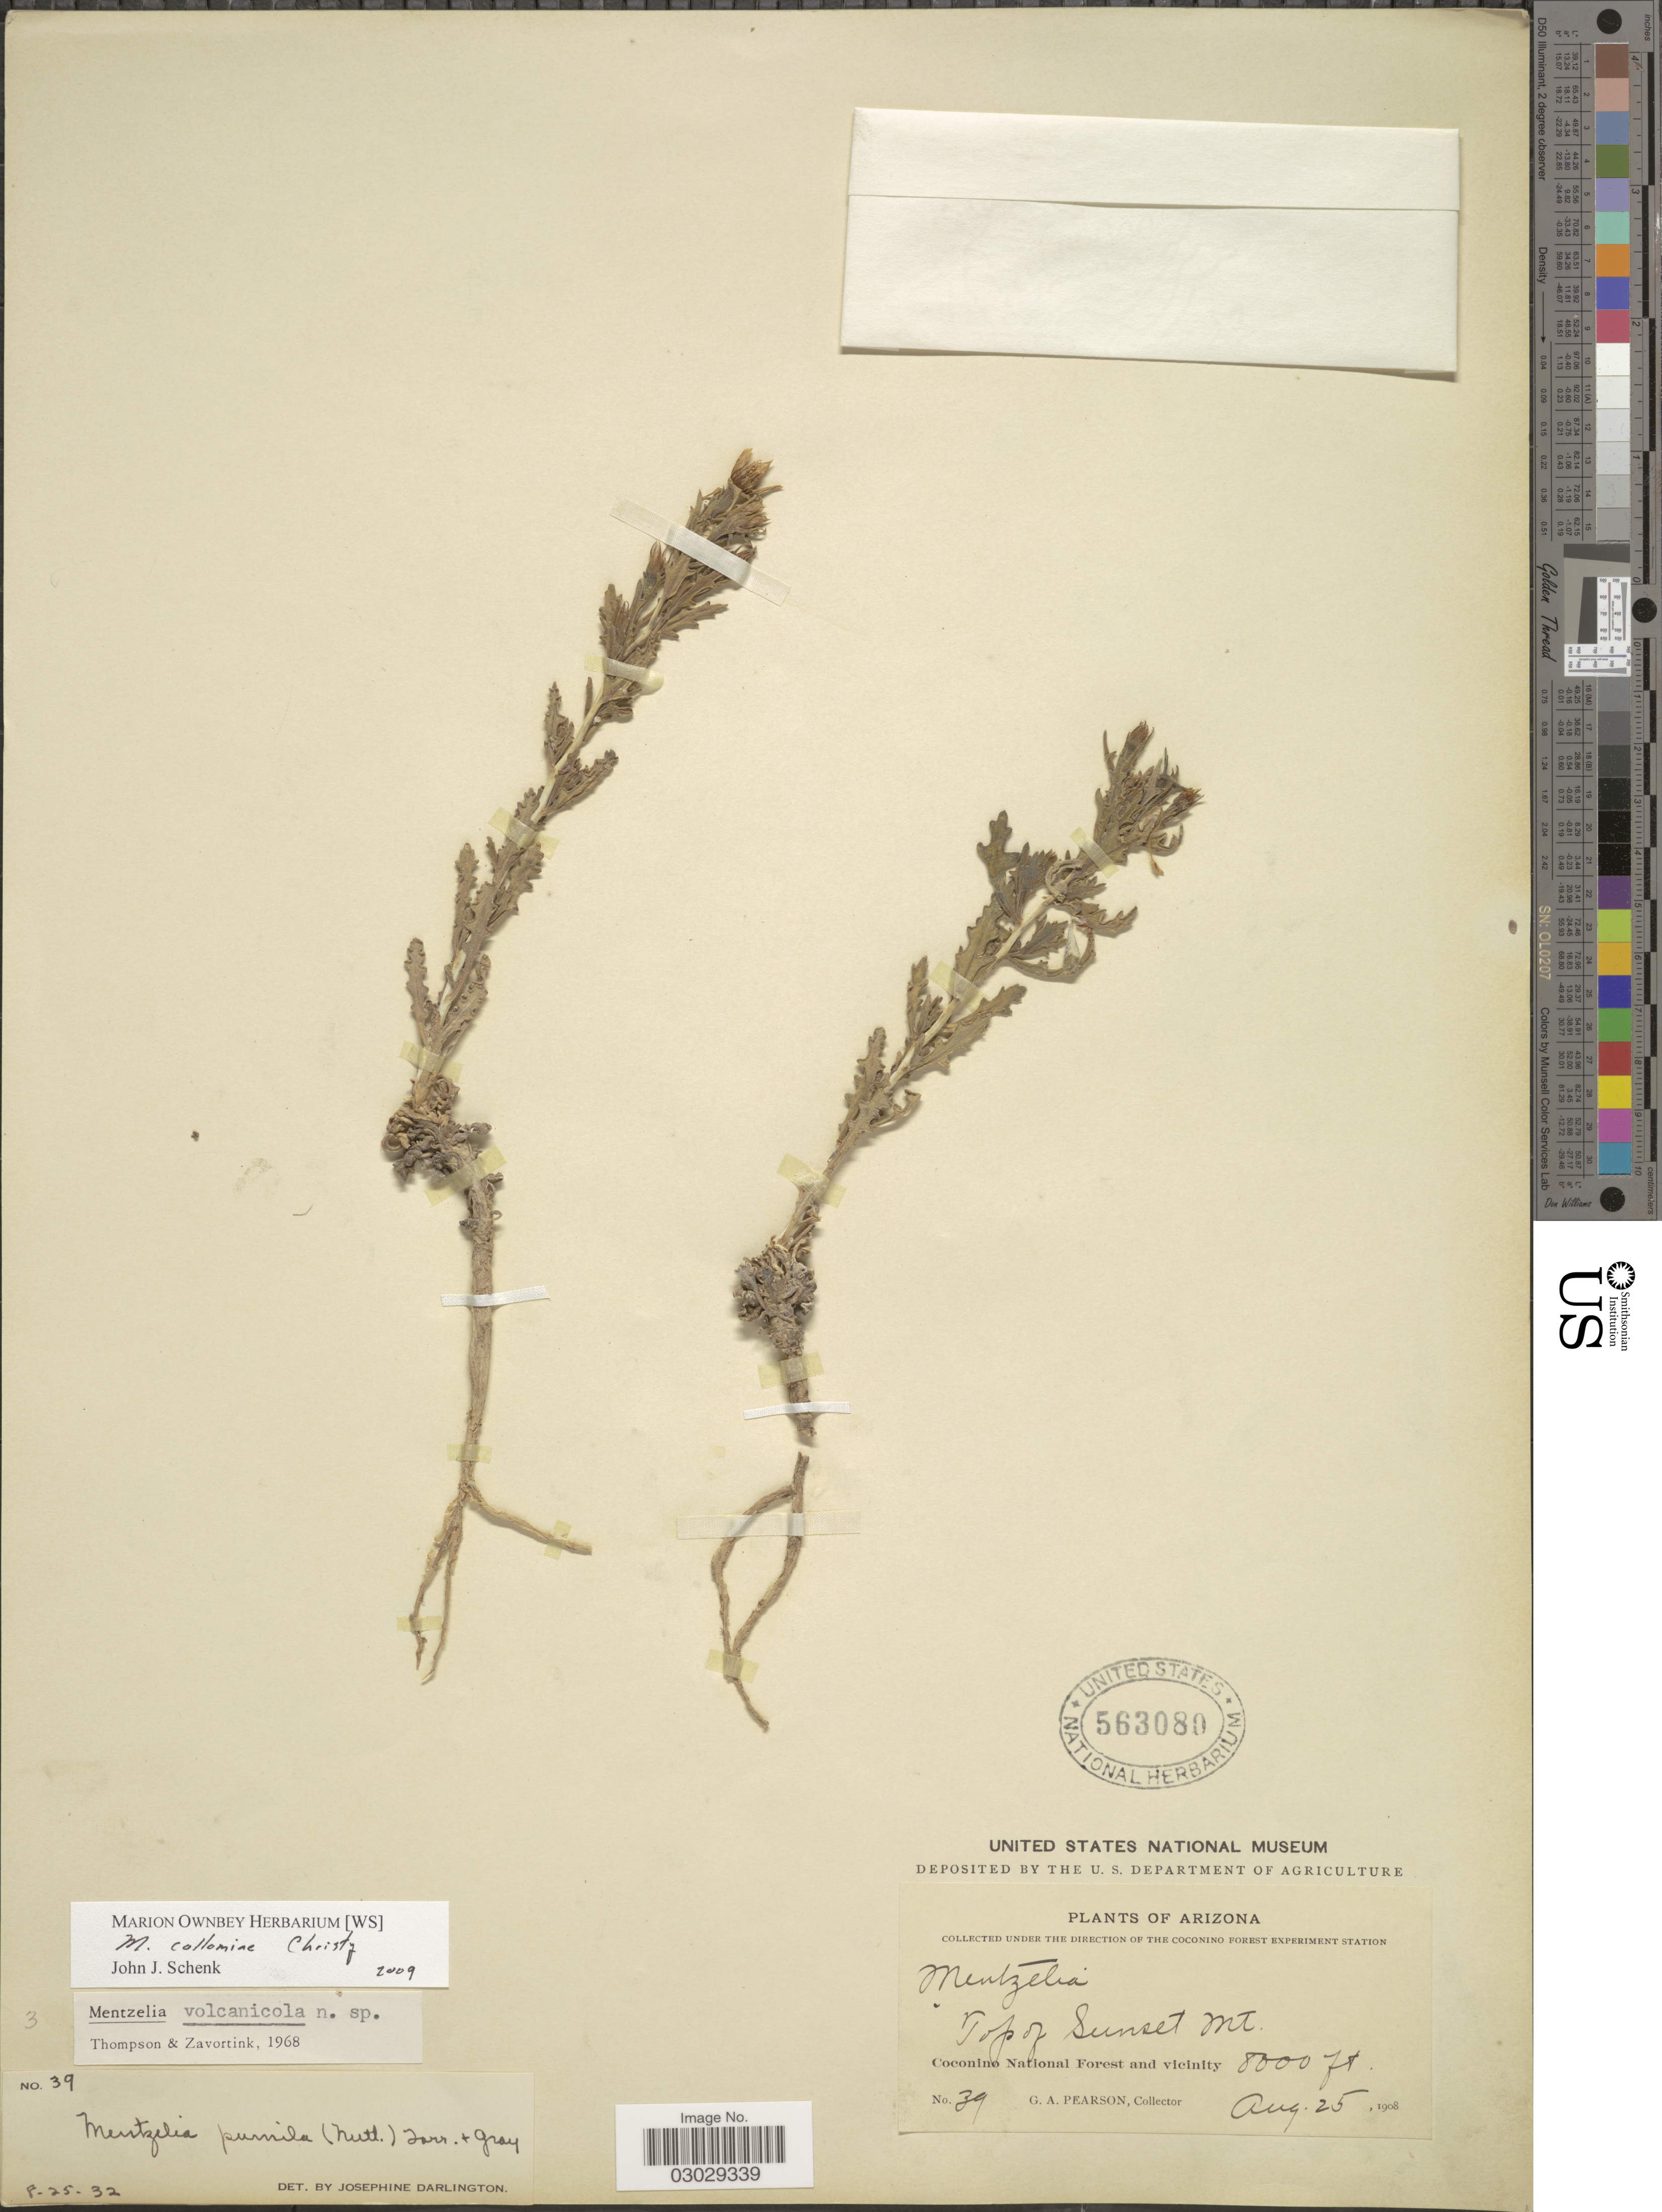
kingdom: Plantae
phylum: Tracheophyta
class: Magnoliopsida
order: Cornales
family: Loasaceae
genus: Mentzelia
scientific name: Mentzelia collomiae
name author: Christy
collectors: G. Pearson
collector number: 39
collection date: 1908-08-25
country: United States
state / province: Arizona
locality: Top of Sunset Mt. Coconino National Forest and vicinity.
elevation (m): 2438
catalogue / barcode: US 563080